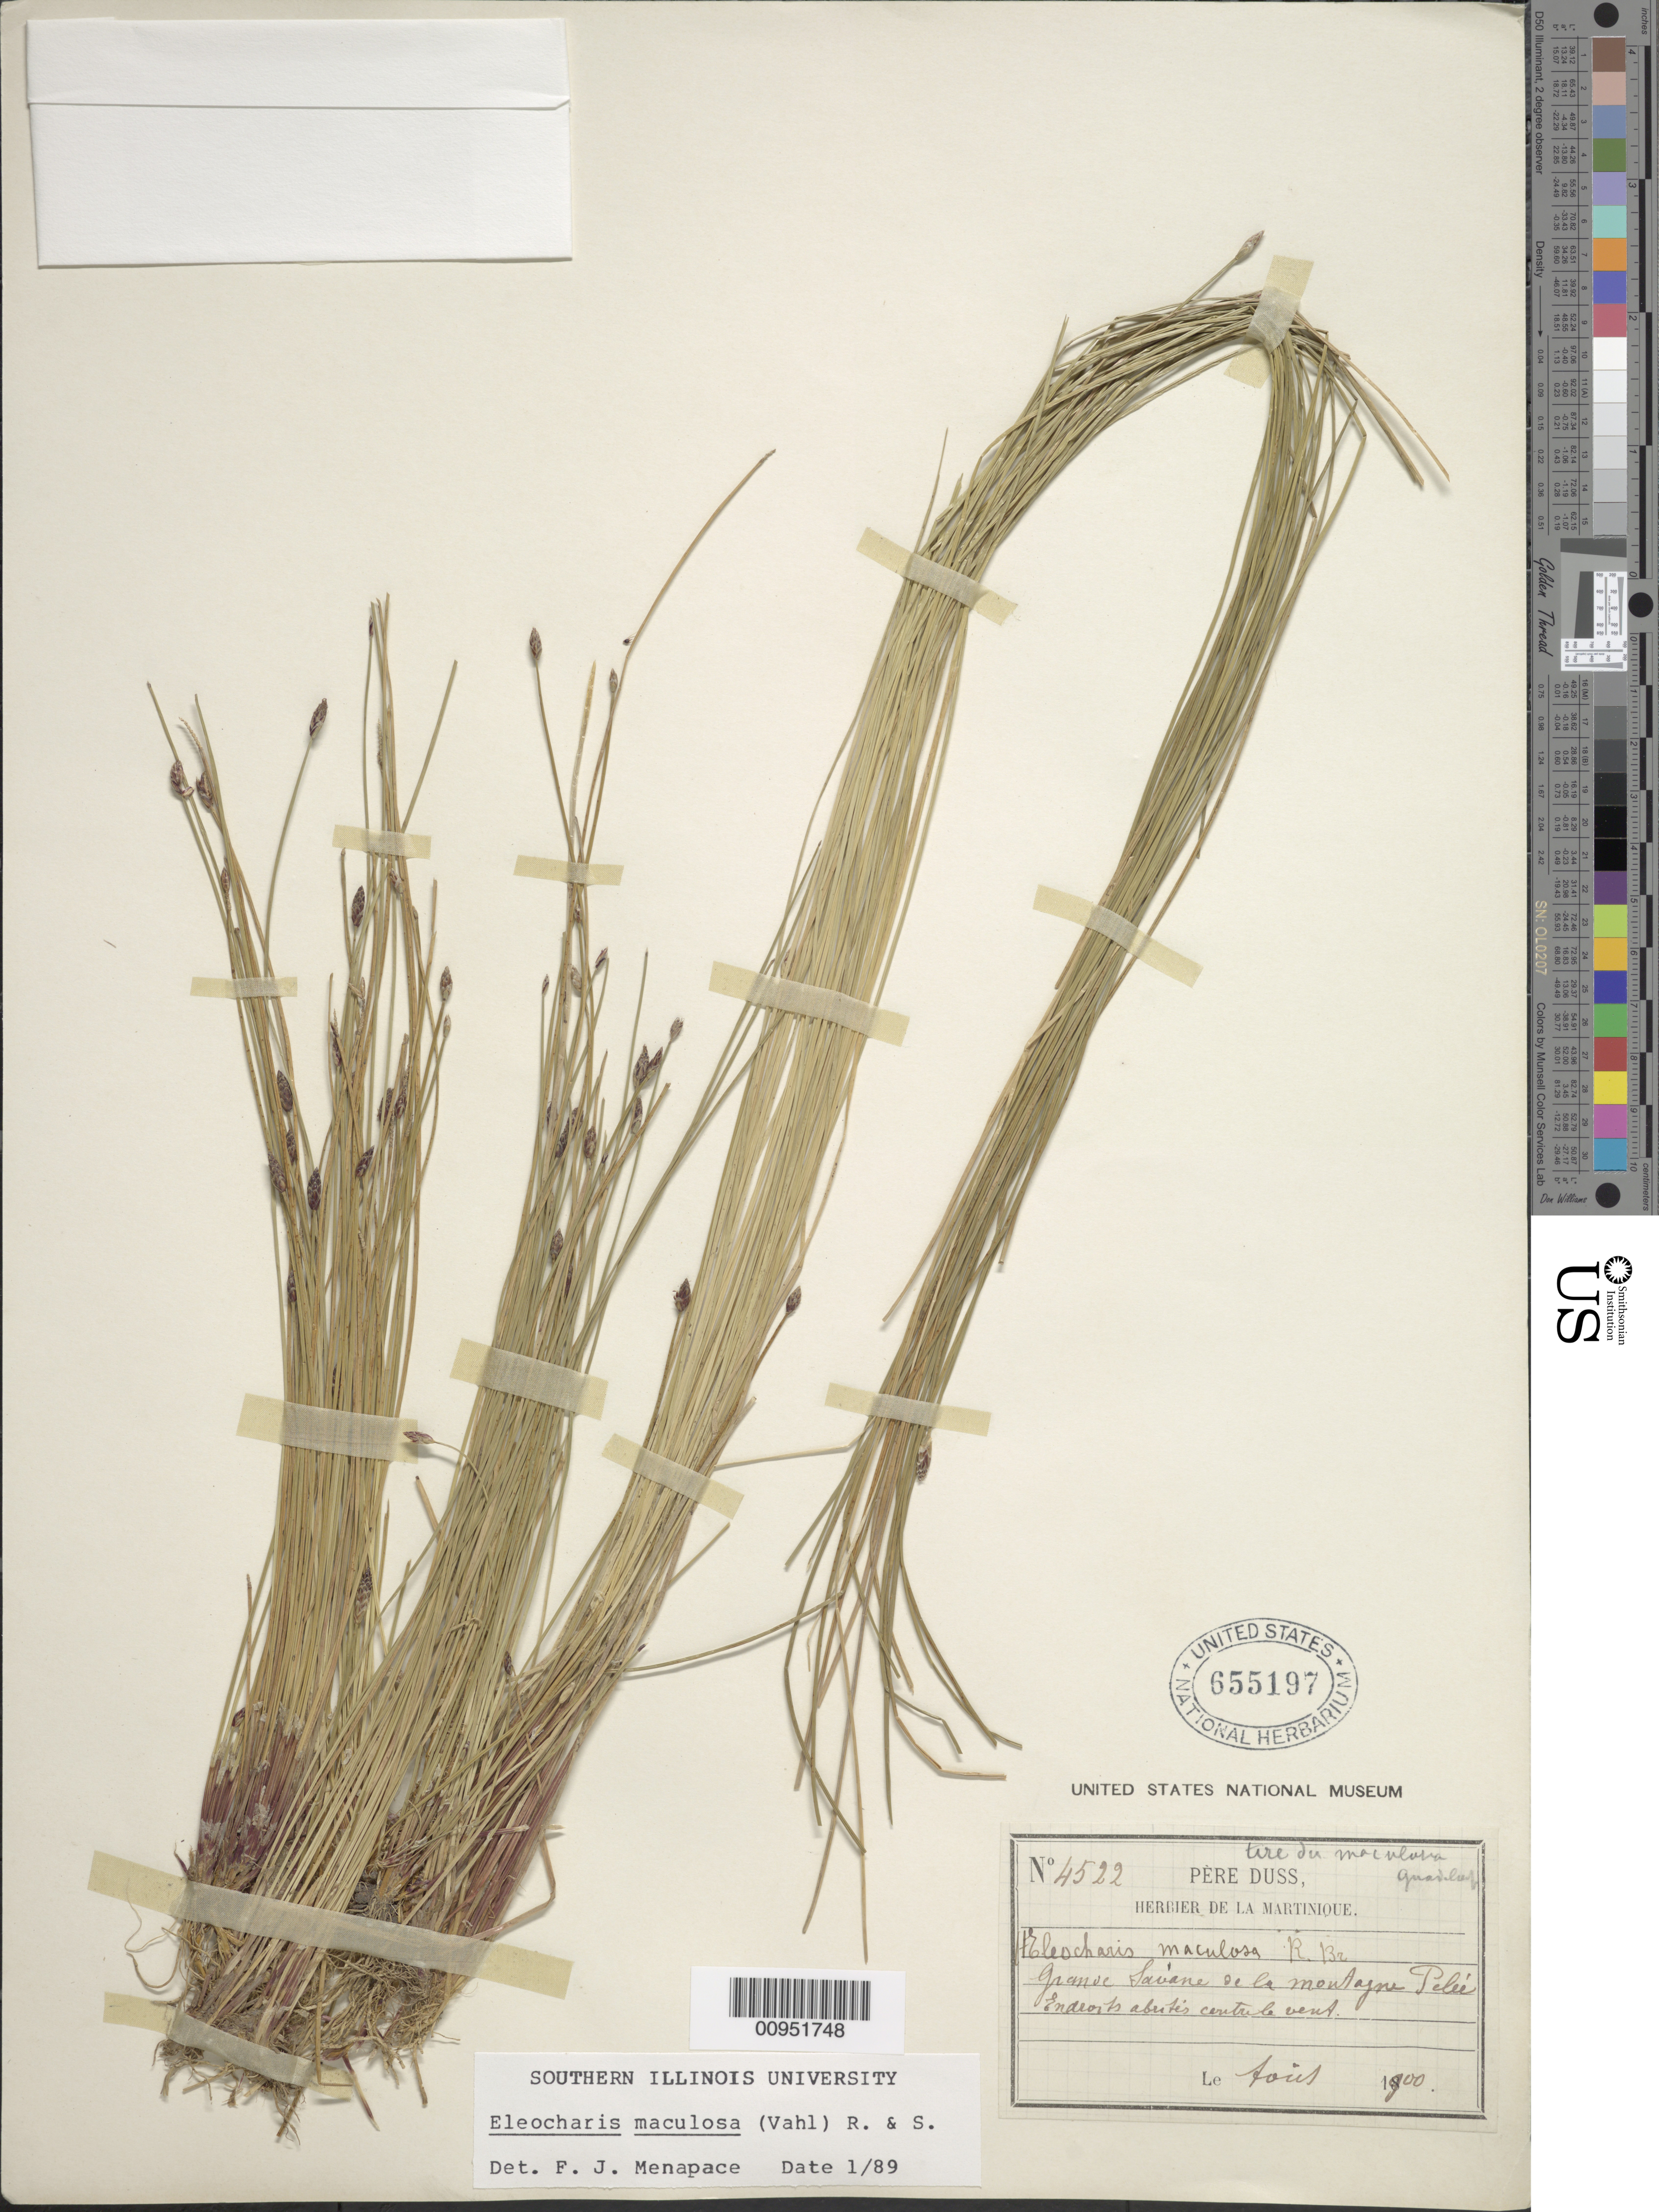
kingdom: Plantae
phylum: Tracheophyta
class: Liliopsida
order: Poales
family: Cyperaceae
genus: Eleocharis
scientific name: Eleocharis maculosa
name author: (Vahl) Roem. & Schult.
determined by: Menapace, F. J.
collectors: Père Duss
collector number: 4522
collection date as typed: Aug 1900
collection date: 1900-08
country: Martinique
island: Martinique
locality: Grande Savane de la montagne Pelée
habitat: "endroits abertis centrele vert"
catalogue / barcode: US 655197